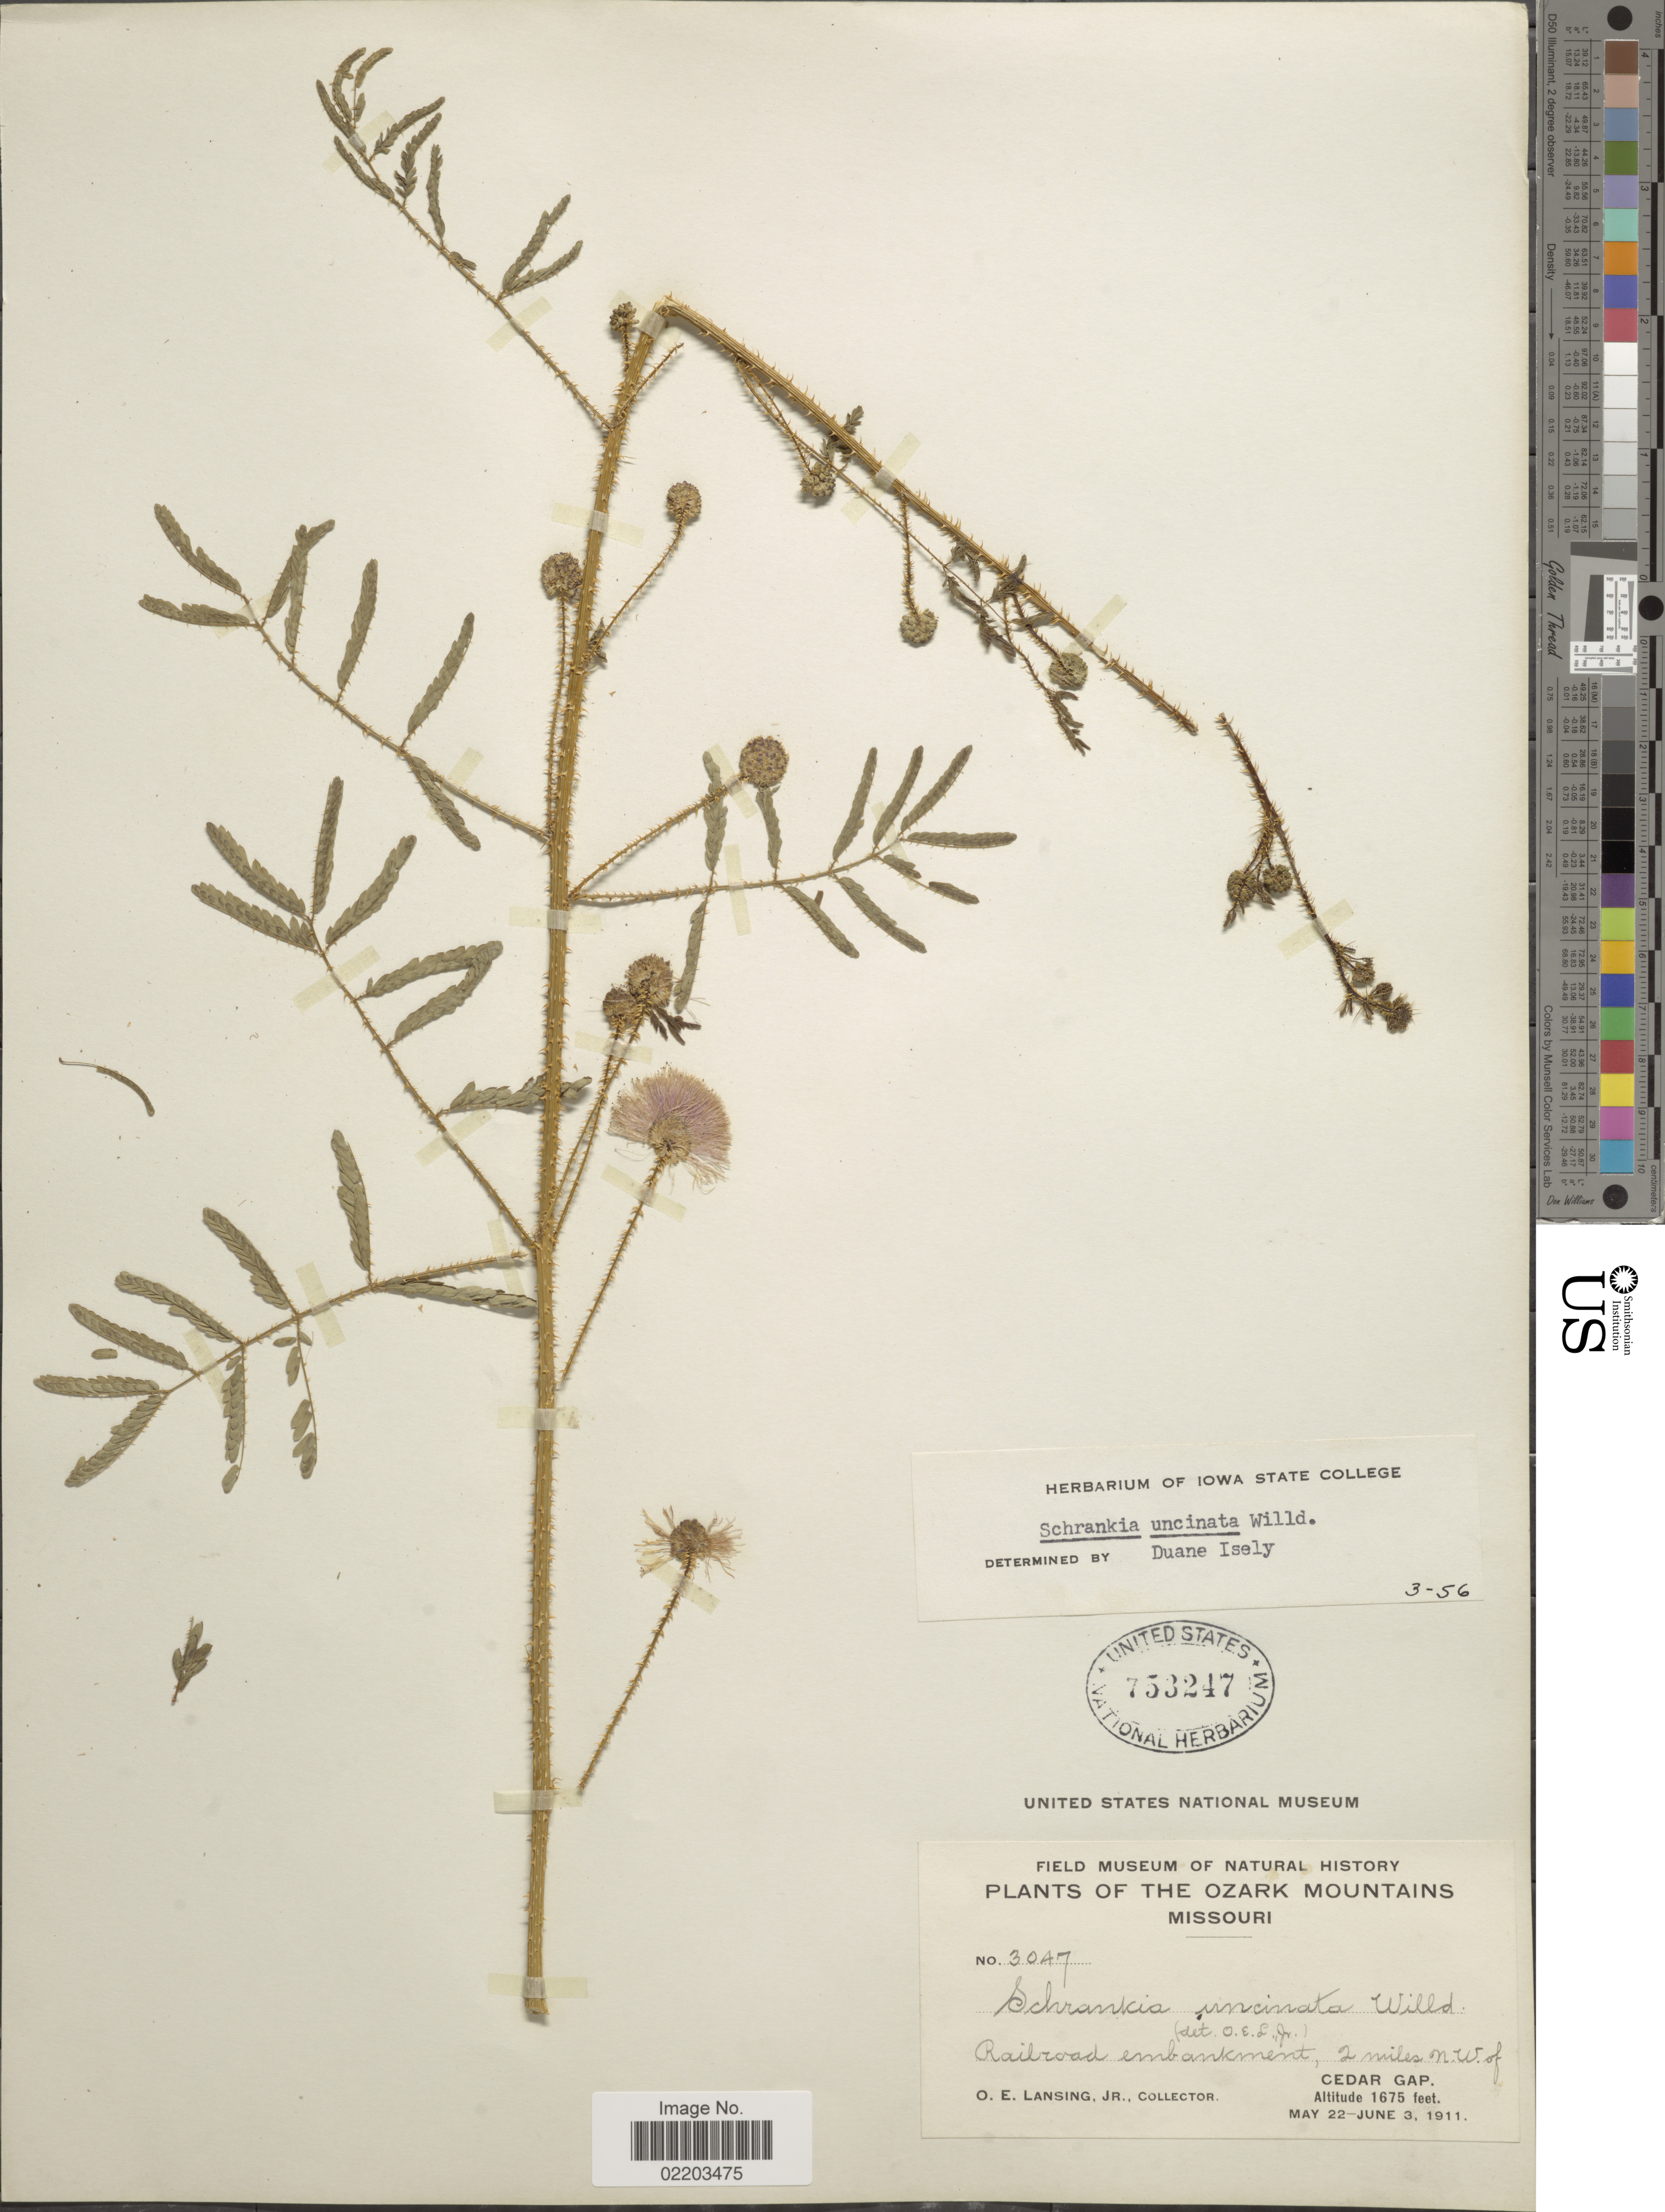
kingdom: Plantae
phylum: Tracheophyta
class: Magnoliopsida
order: Fabales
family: Fabaceae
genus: Mimosa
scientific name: Mimosa nuttallii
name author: (DC.) B.L. Turner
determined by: Strong, M. T., (US), Smithsonian Institution - National Museum of Natural History (UNITED STATES)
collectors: O. Lansing Jr.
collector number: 3047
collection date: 1911-05-20/1911-06-03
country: United States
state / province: Missouri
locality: The Ozark Mountains, Railroad mbankment, 2 miles N.W. of Cedar Gap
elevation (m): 511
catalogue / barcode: US 753247